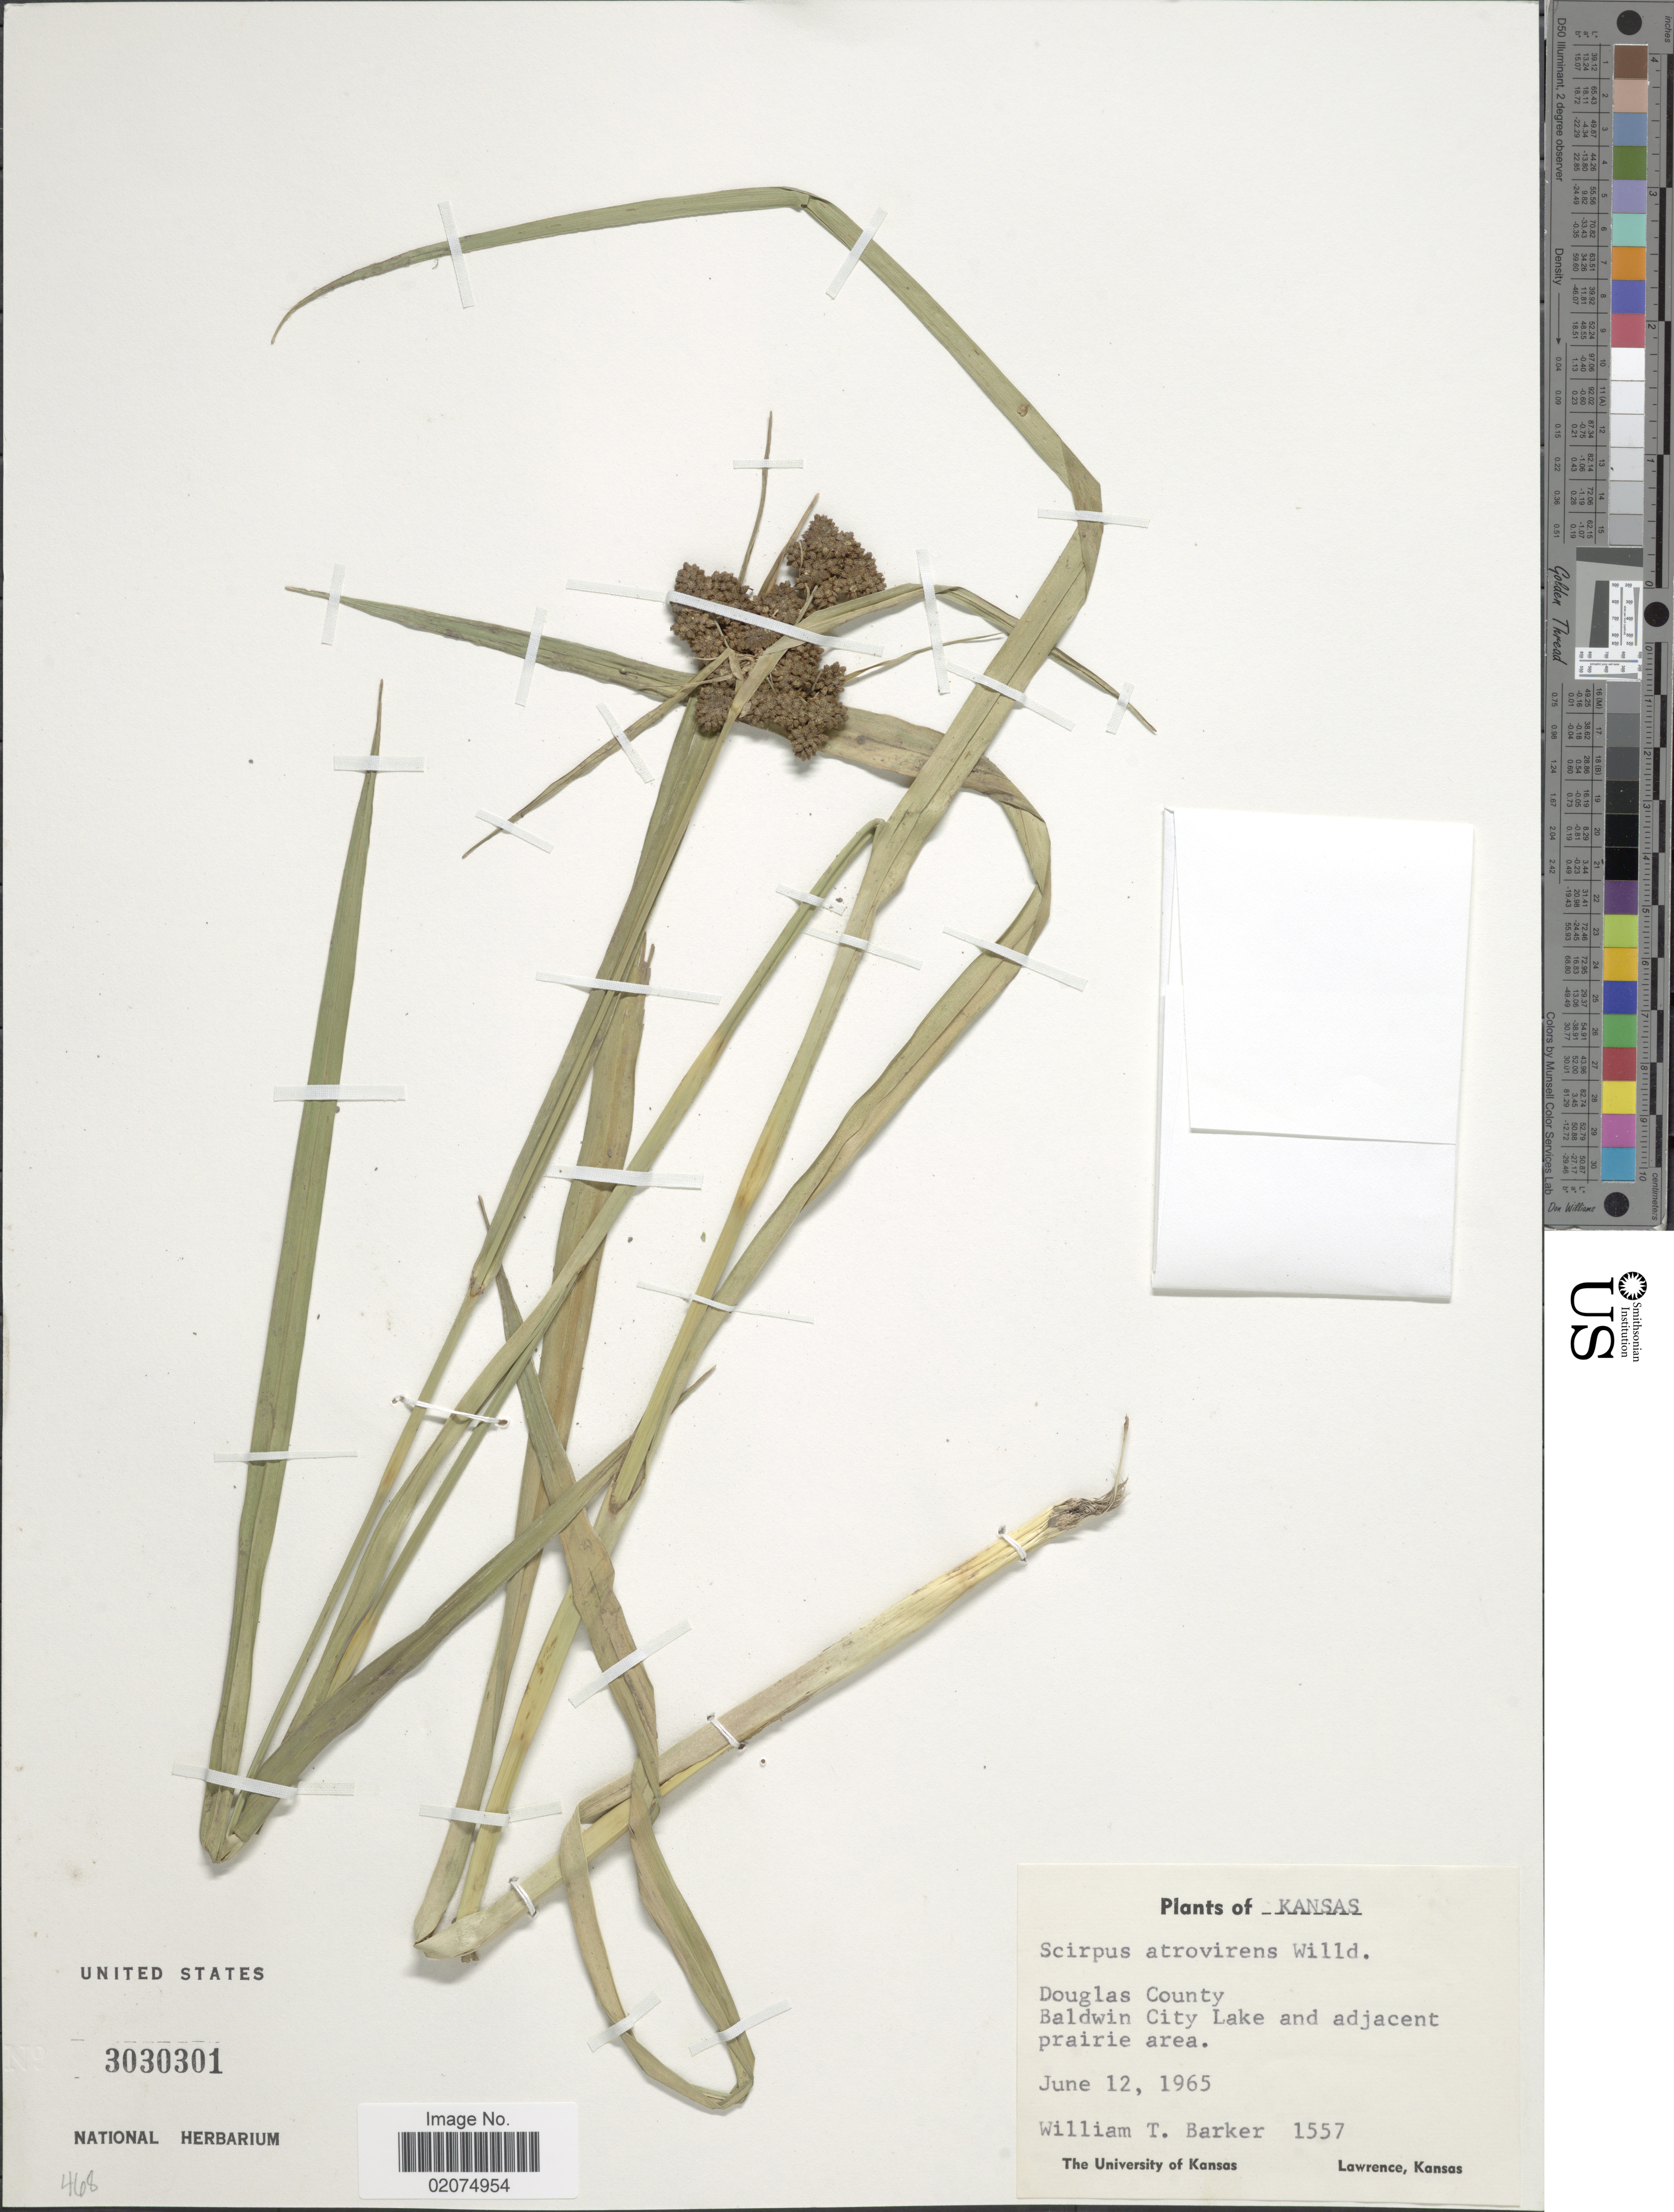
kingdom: Plantae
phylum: Tracheophyta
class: Liliopsida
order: Poales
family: Cyperaceae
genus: Scirpus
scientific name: Scirpus atrovirens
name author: Willd.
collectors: W. T. Barker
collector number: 1557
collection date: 1965-06-12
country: United States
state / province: Kansas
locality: Douglas County, Baldwin City Lake and adjacent prairie area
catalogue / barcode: US 3030301